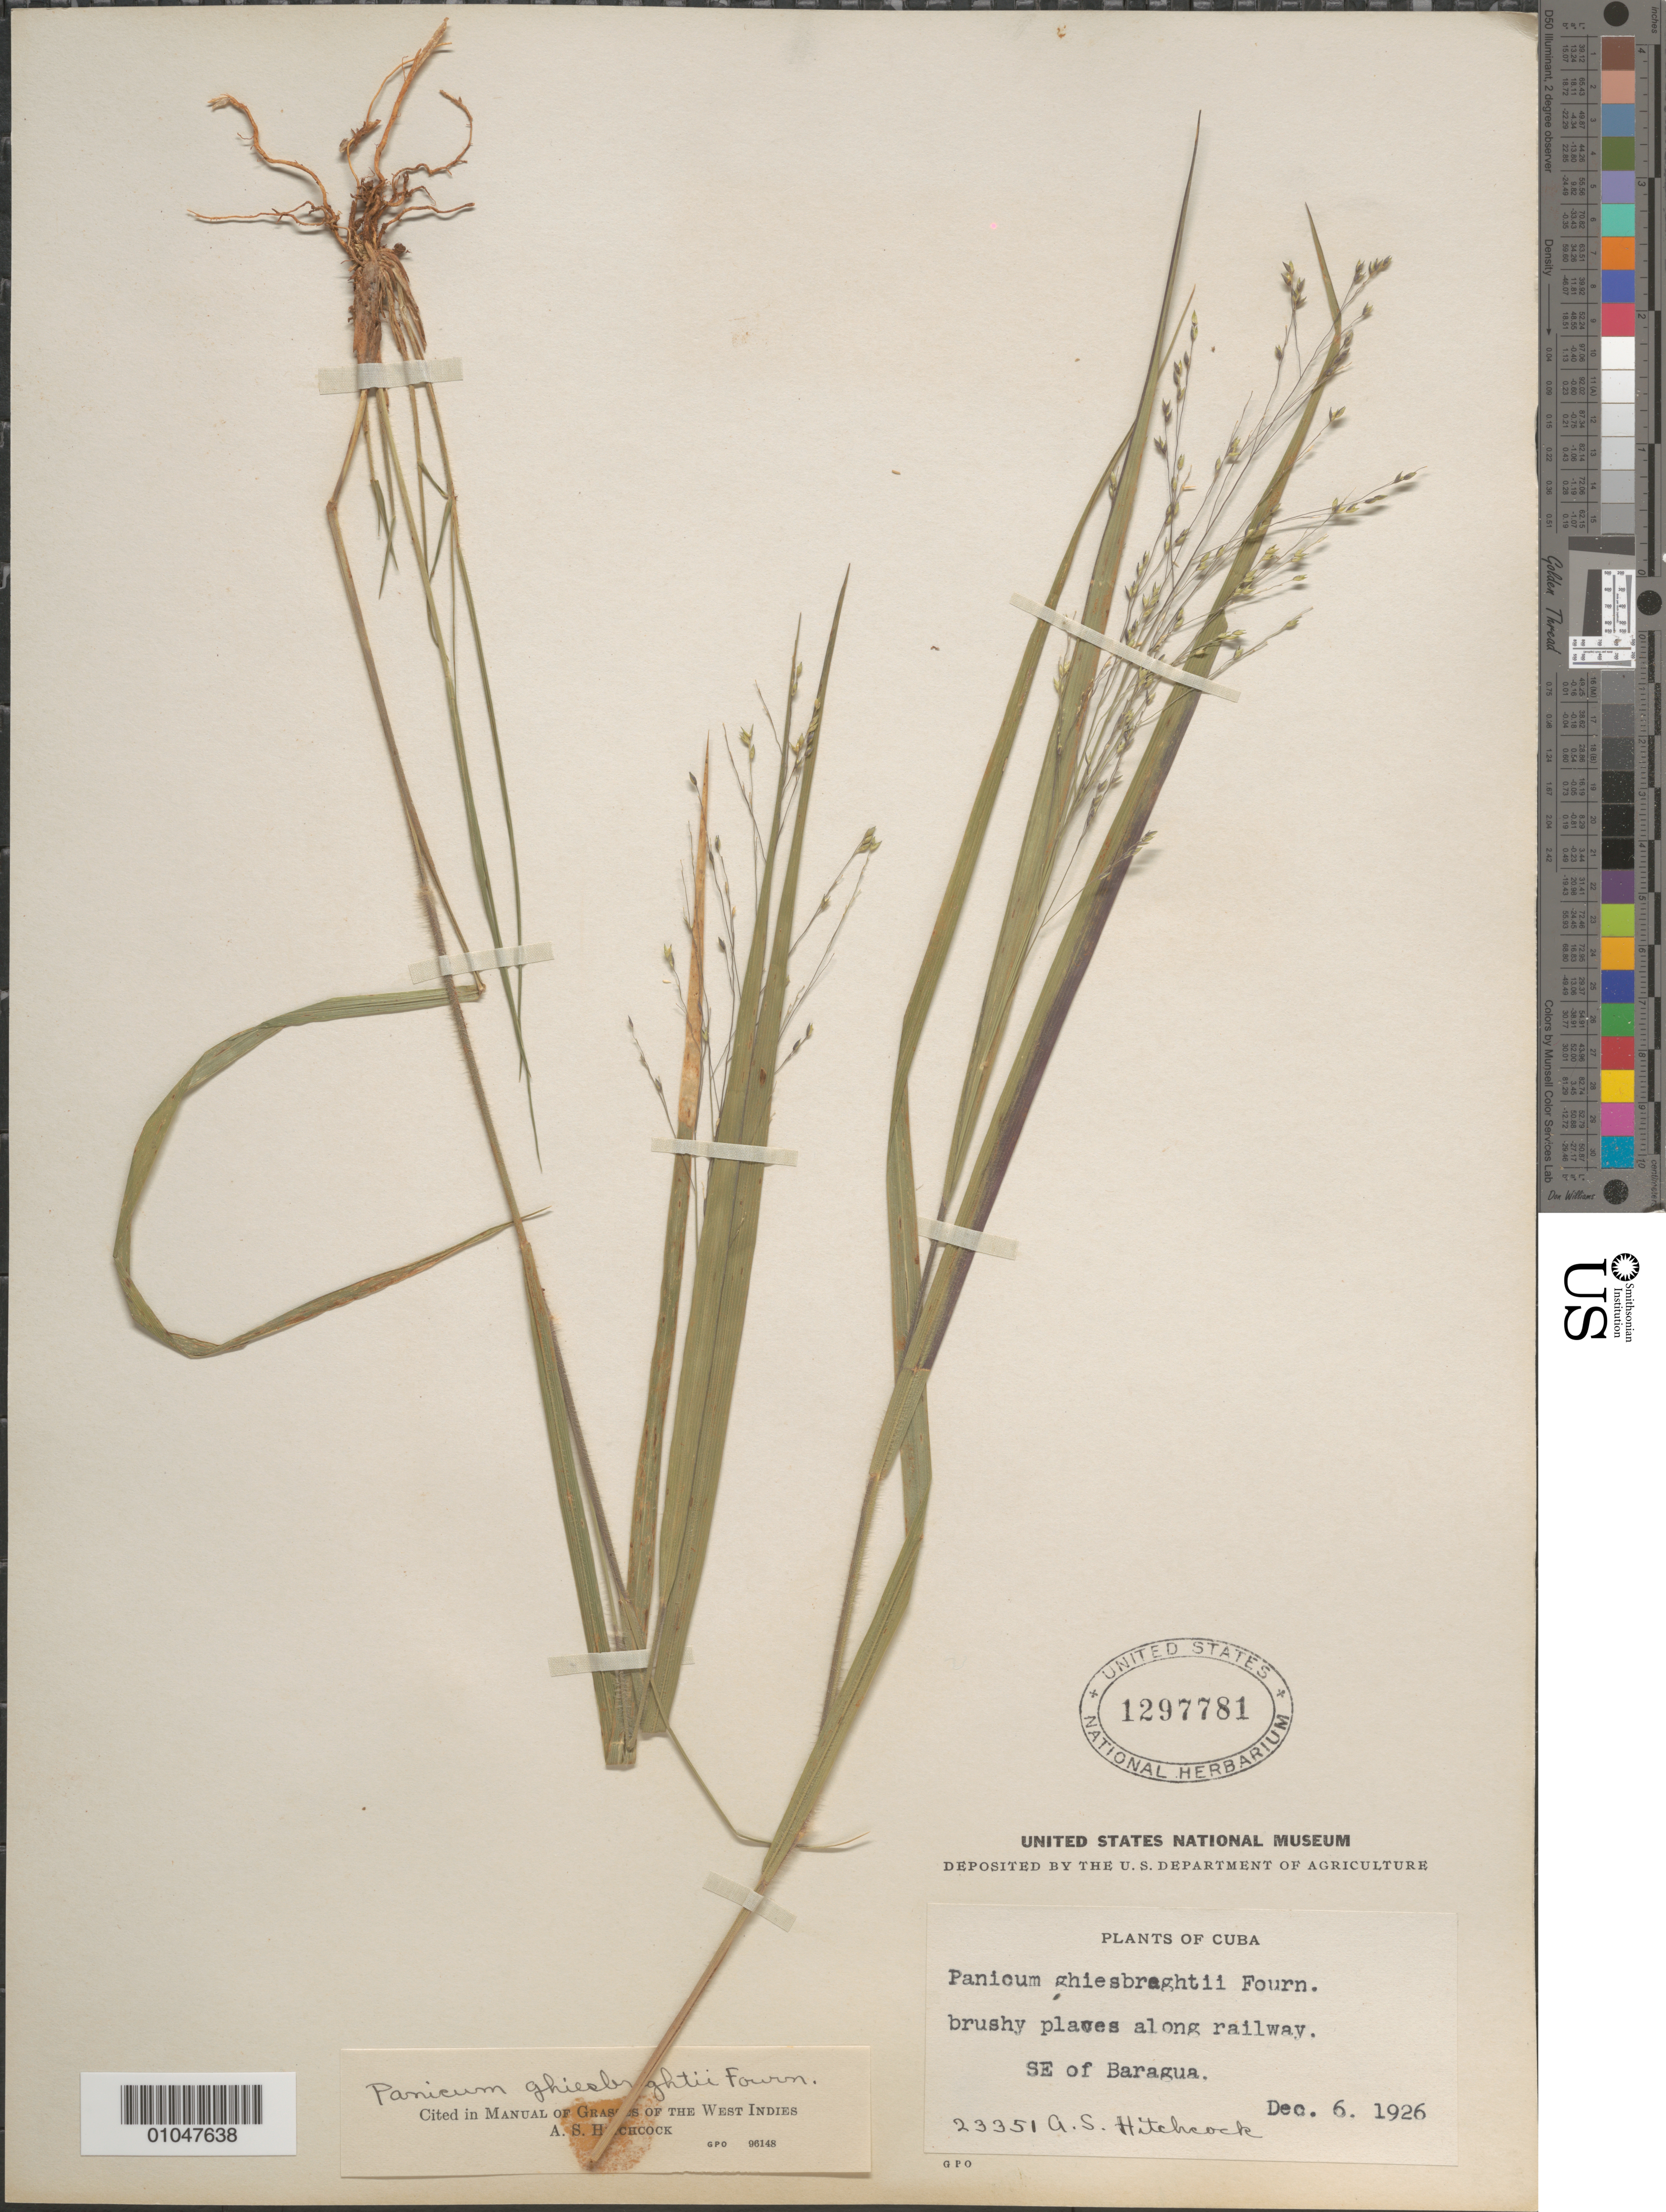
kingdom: Plantae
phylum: Tracheophyta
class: Liliopsida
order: Poales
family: Poaceae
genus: Panicum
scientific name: Panicum ghiesbreghtii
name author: E. Fourn.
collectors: A. S. Hitchcock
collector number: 23351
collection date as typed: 06 Dec 1926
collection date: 1926-12-06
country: Cuba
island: Cuba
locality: SE of Baragua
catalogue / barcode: US 1297781